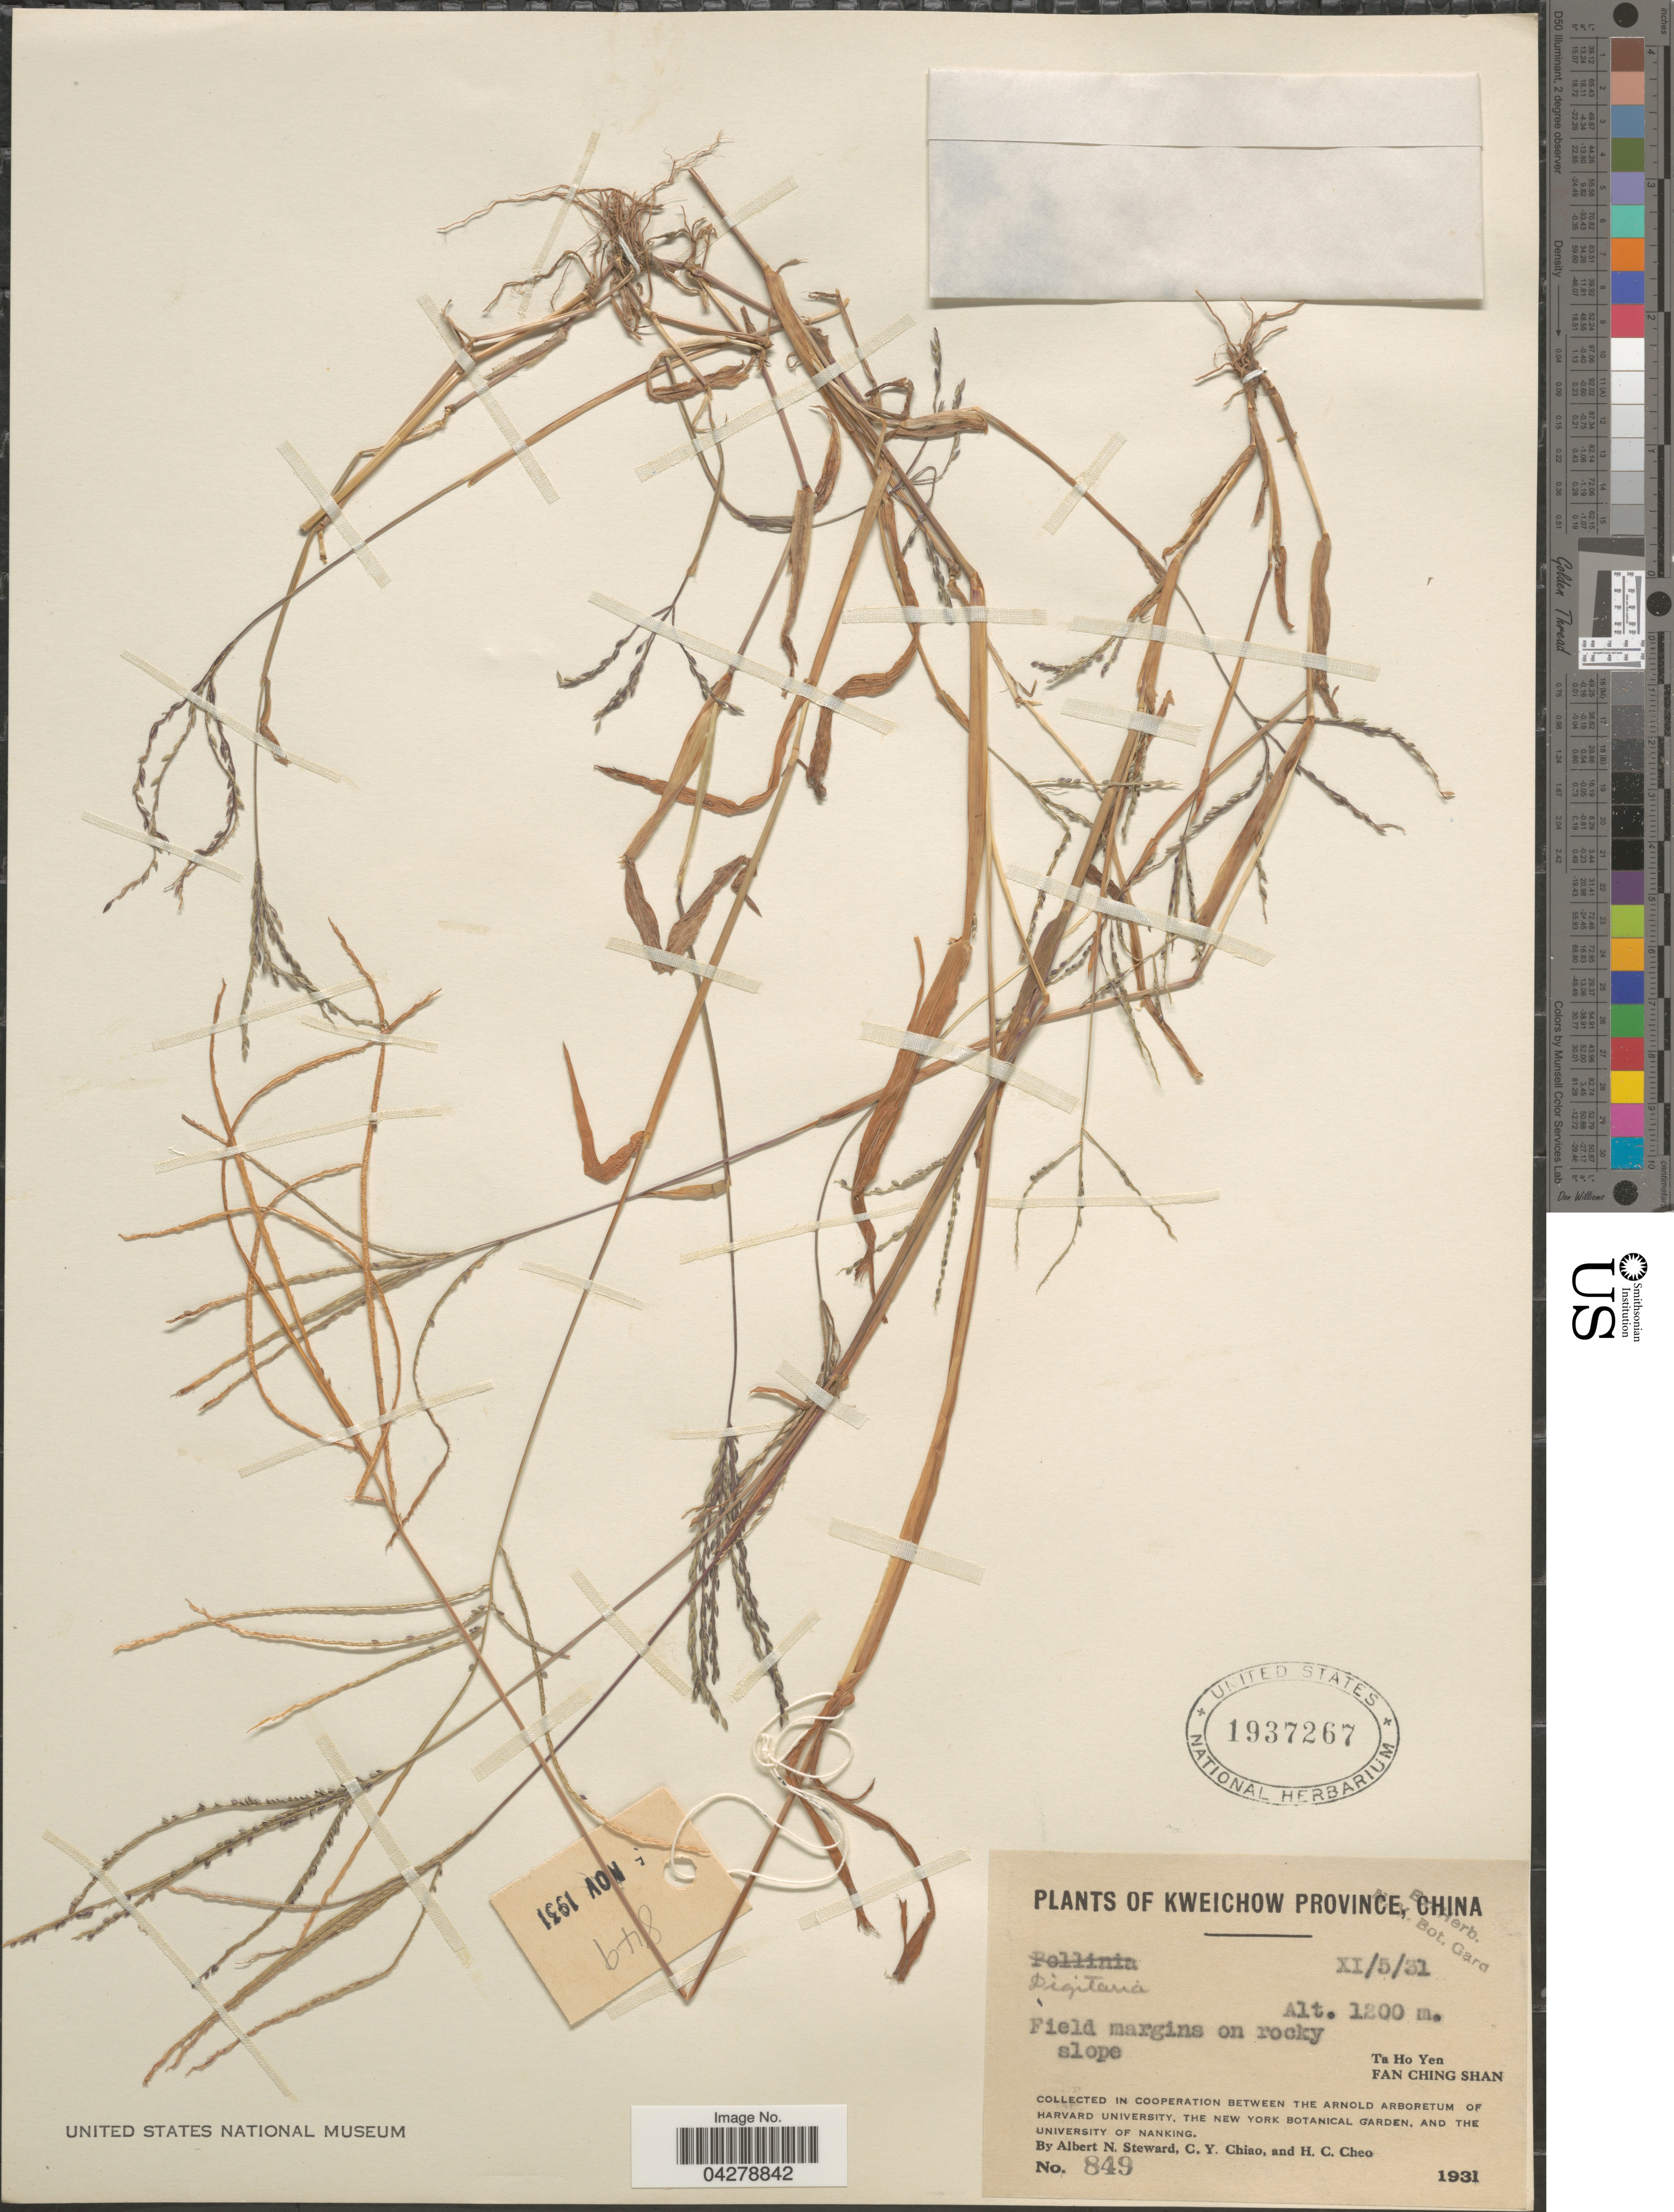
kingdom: Plantae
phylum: Tracheophyta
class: Liliopsida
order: Poales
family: Poaceae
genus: Digitaria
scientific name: Digitaria sp.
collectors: A. N. Steward, C. Y. Chiao & H. Cheo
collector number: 849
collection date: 1931-11-05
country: China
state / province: Guizhou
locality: Kweichow Province. Field margins on rocky slope. Ta Ho Yen. Fan Ching Shan.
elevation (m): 1200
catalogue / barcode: US 1937267